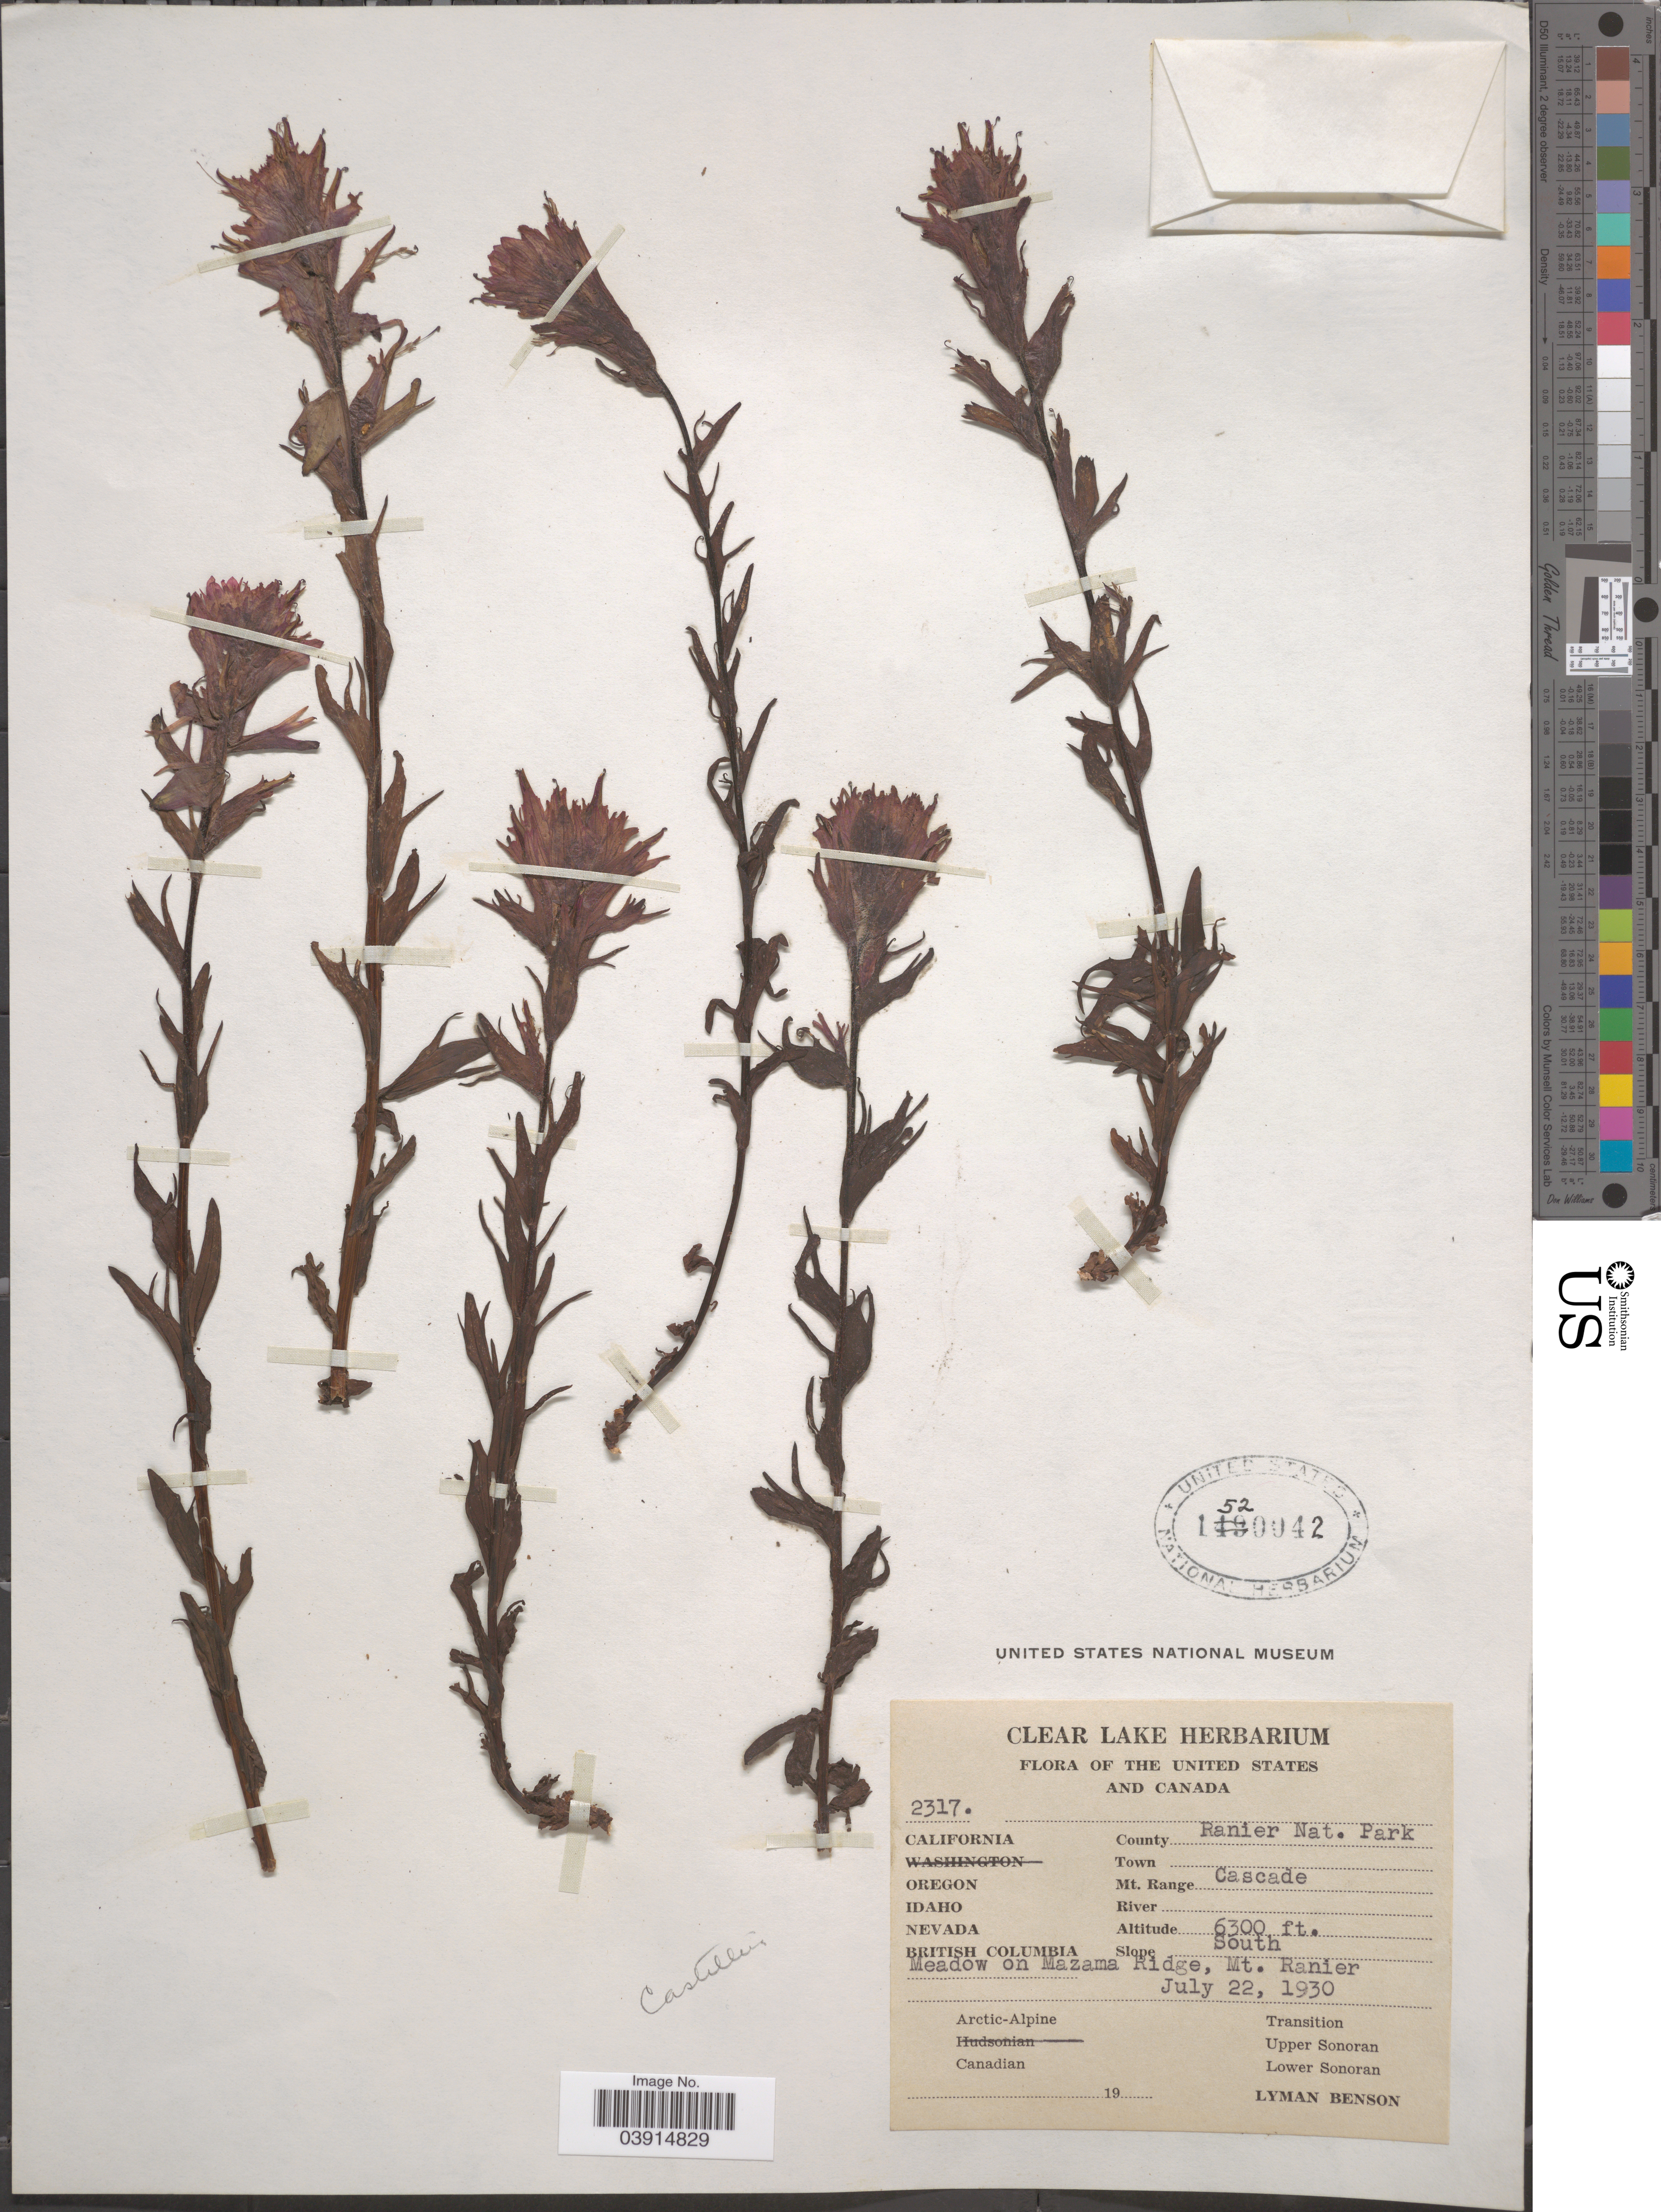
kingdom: Plantae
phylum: Tracheophyta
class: Magnoliopsida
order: Lamiales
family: Orobanchaceae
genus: Castilleja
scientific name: Castilleja sp.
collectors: L. D. Benson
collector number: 2317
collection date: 1930-07-22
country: United States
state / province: Washington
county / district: Lewis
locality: Ranier Nat. Park. Mt. Range Cascade. Slope South. Meadow on Mazama Ridge, Mt. Ranier.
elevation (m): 1920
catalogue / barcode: US 1520942